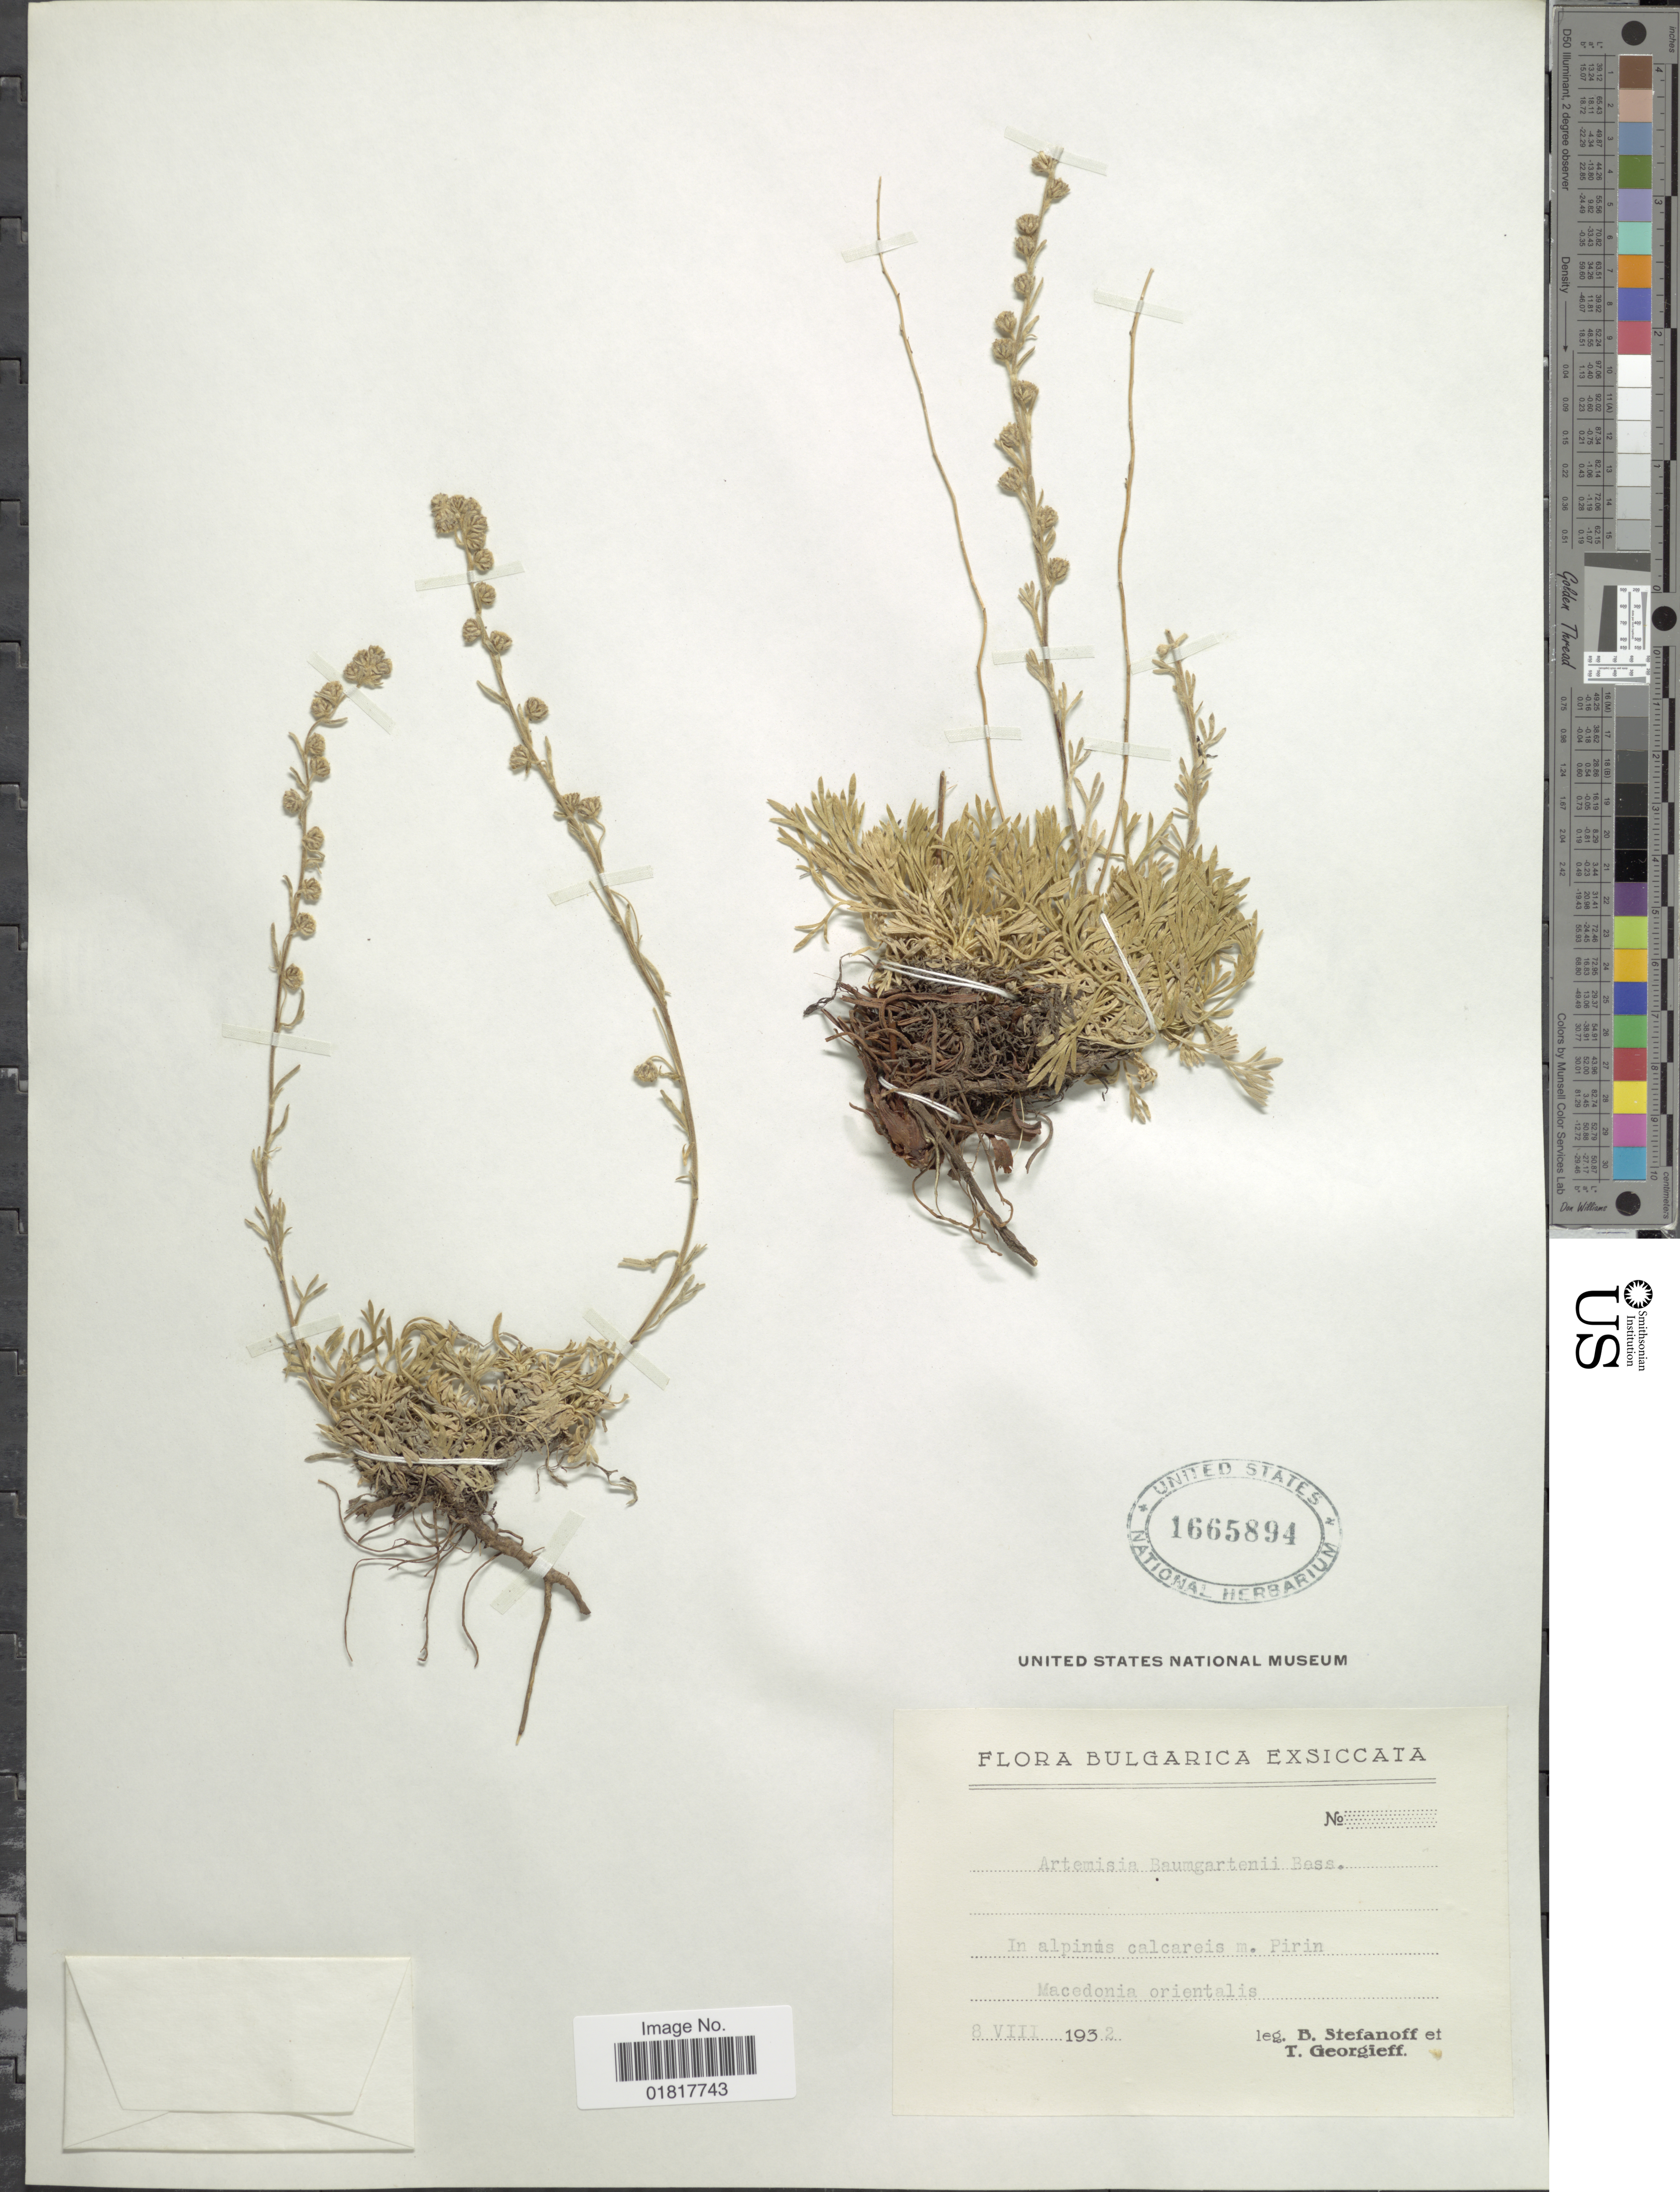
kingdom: Plantae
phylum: Tracheophyta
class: Magnoliopsida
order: Asterales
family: Asteraceae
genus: Artemisia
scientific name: Artemisia baumgarteni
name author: Besser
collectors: B. Stefanoff & T. Georgieff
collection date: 1932-08-08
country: Bulgaria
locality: In alpinis calcareis m. Pirin Macedonia orientalis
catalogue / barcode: US 1665894